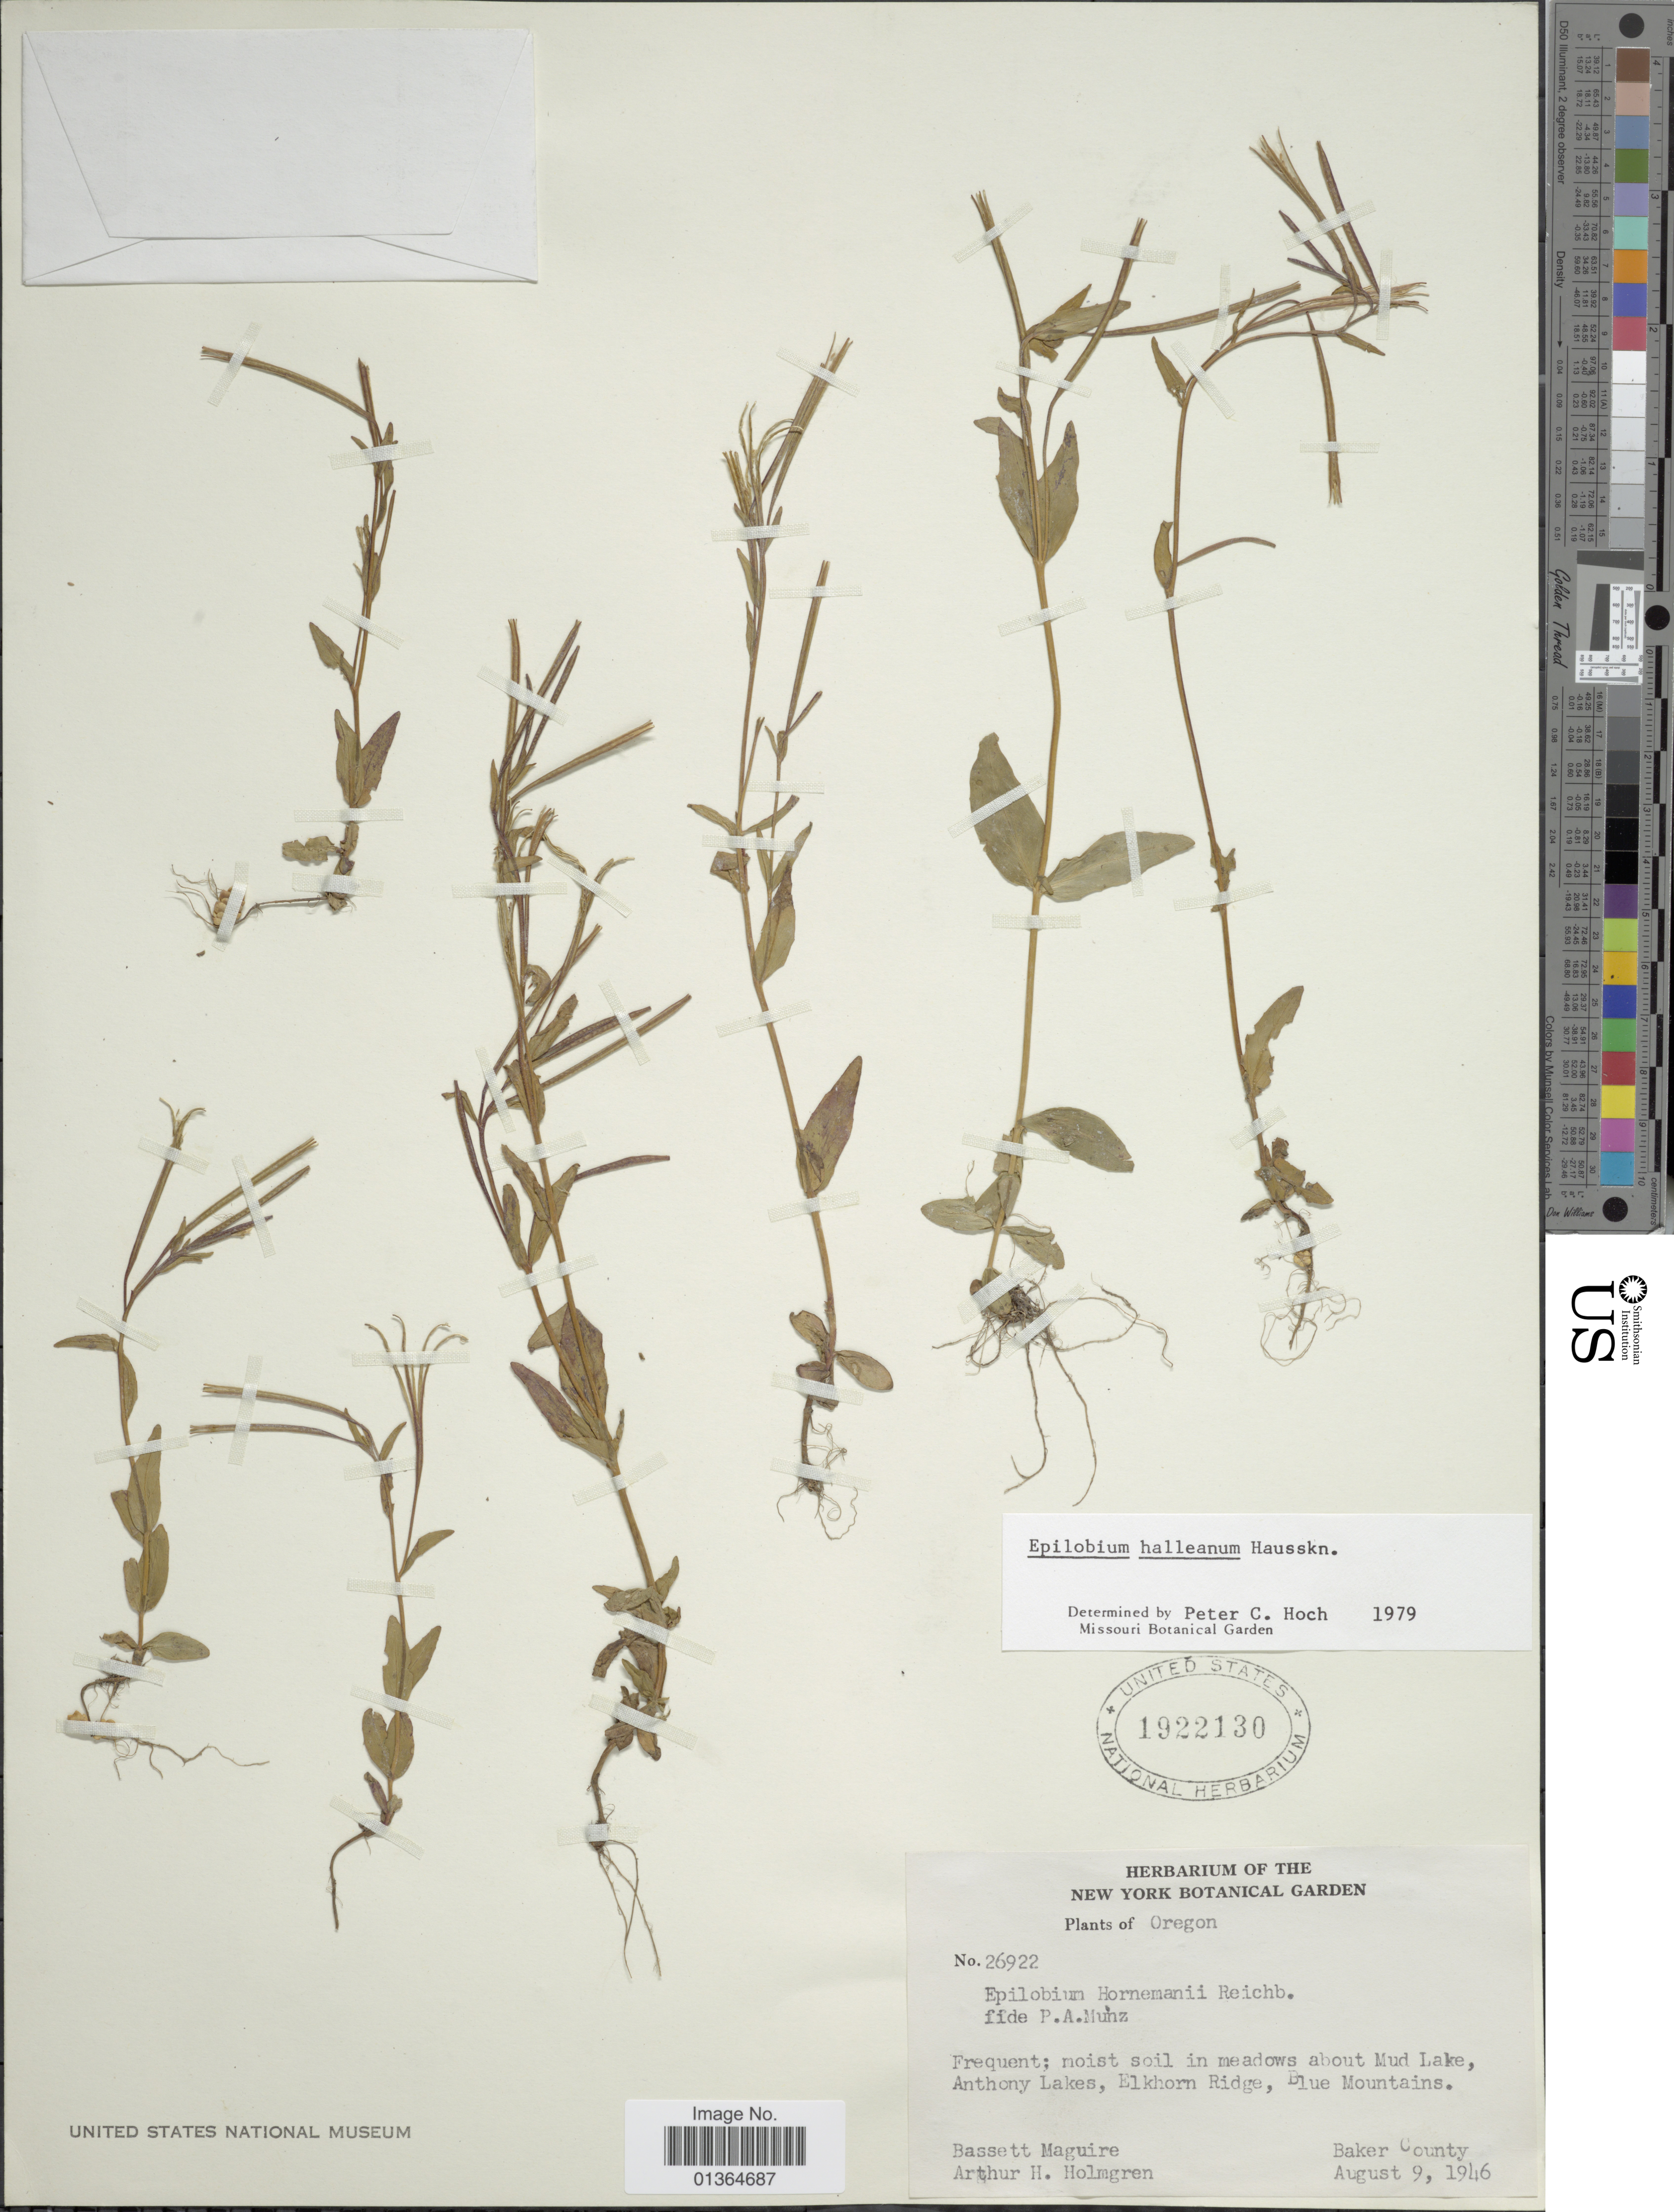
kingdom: Plantae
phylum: Tracheophyta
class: Magnoliopsida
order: Myrtales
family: Onagraceae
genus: Epilobium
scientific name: Epilobium hallianum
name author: Hausskn.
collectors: B. Maguire & A. H. Holmgren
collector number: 26922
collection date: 1946-08-09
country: United States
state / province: Oregon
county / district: Baker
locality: Frequent; moist soil in meadows about Mud Lake, Anthony Lakes, Elkhorn Ridge, Blue Mountains. Baker County.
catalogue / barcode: US 1922130